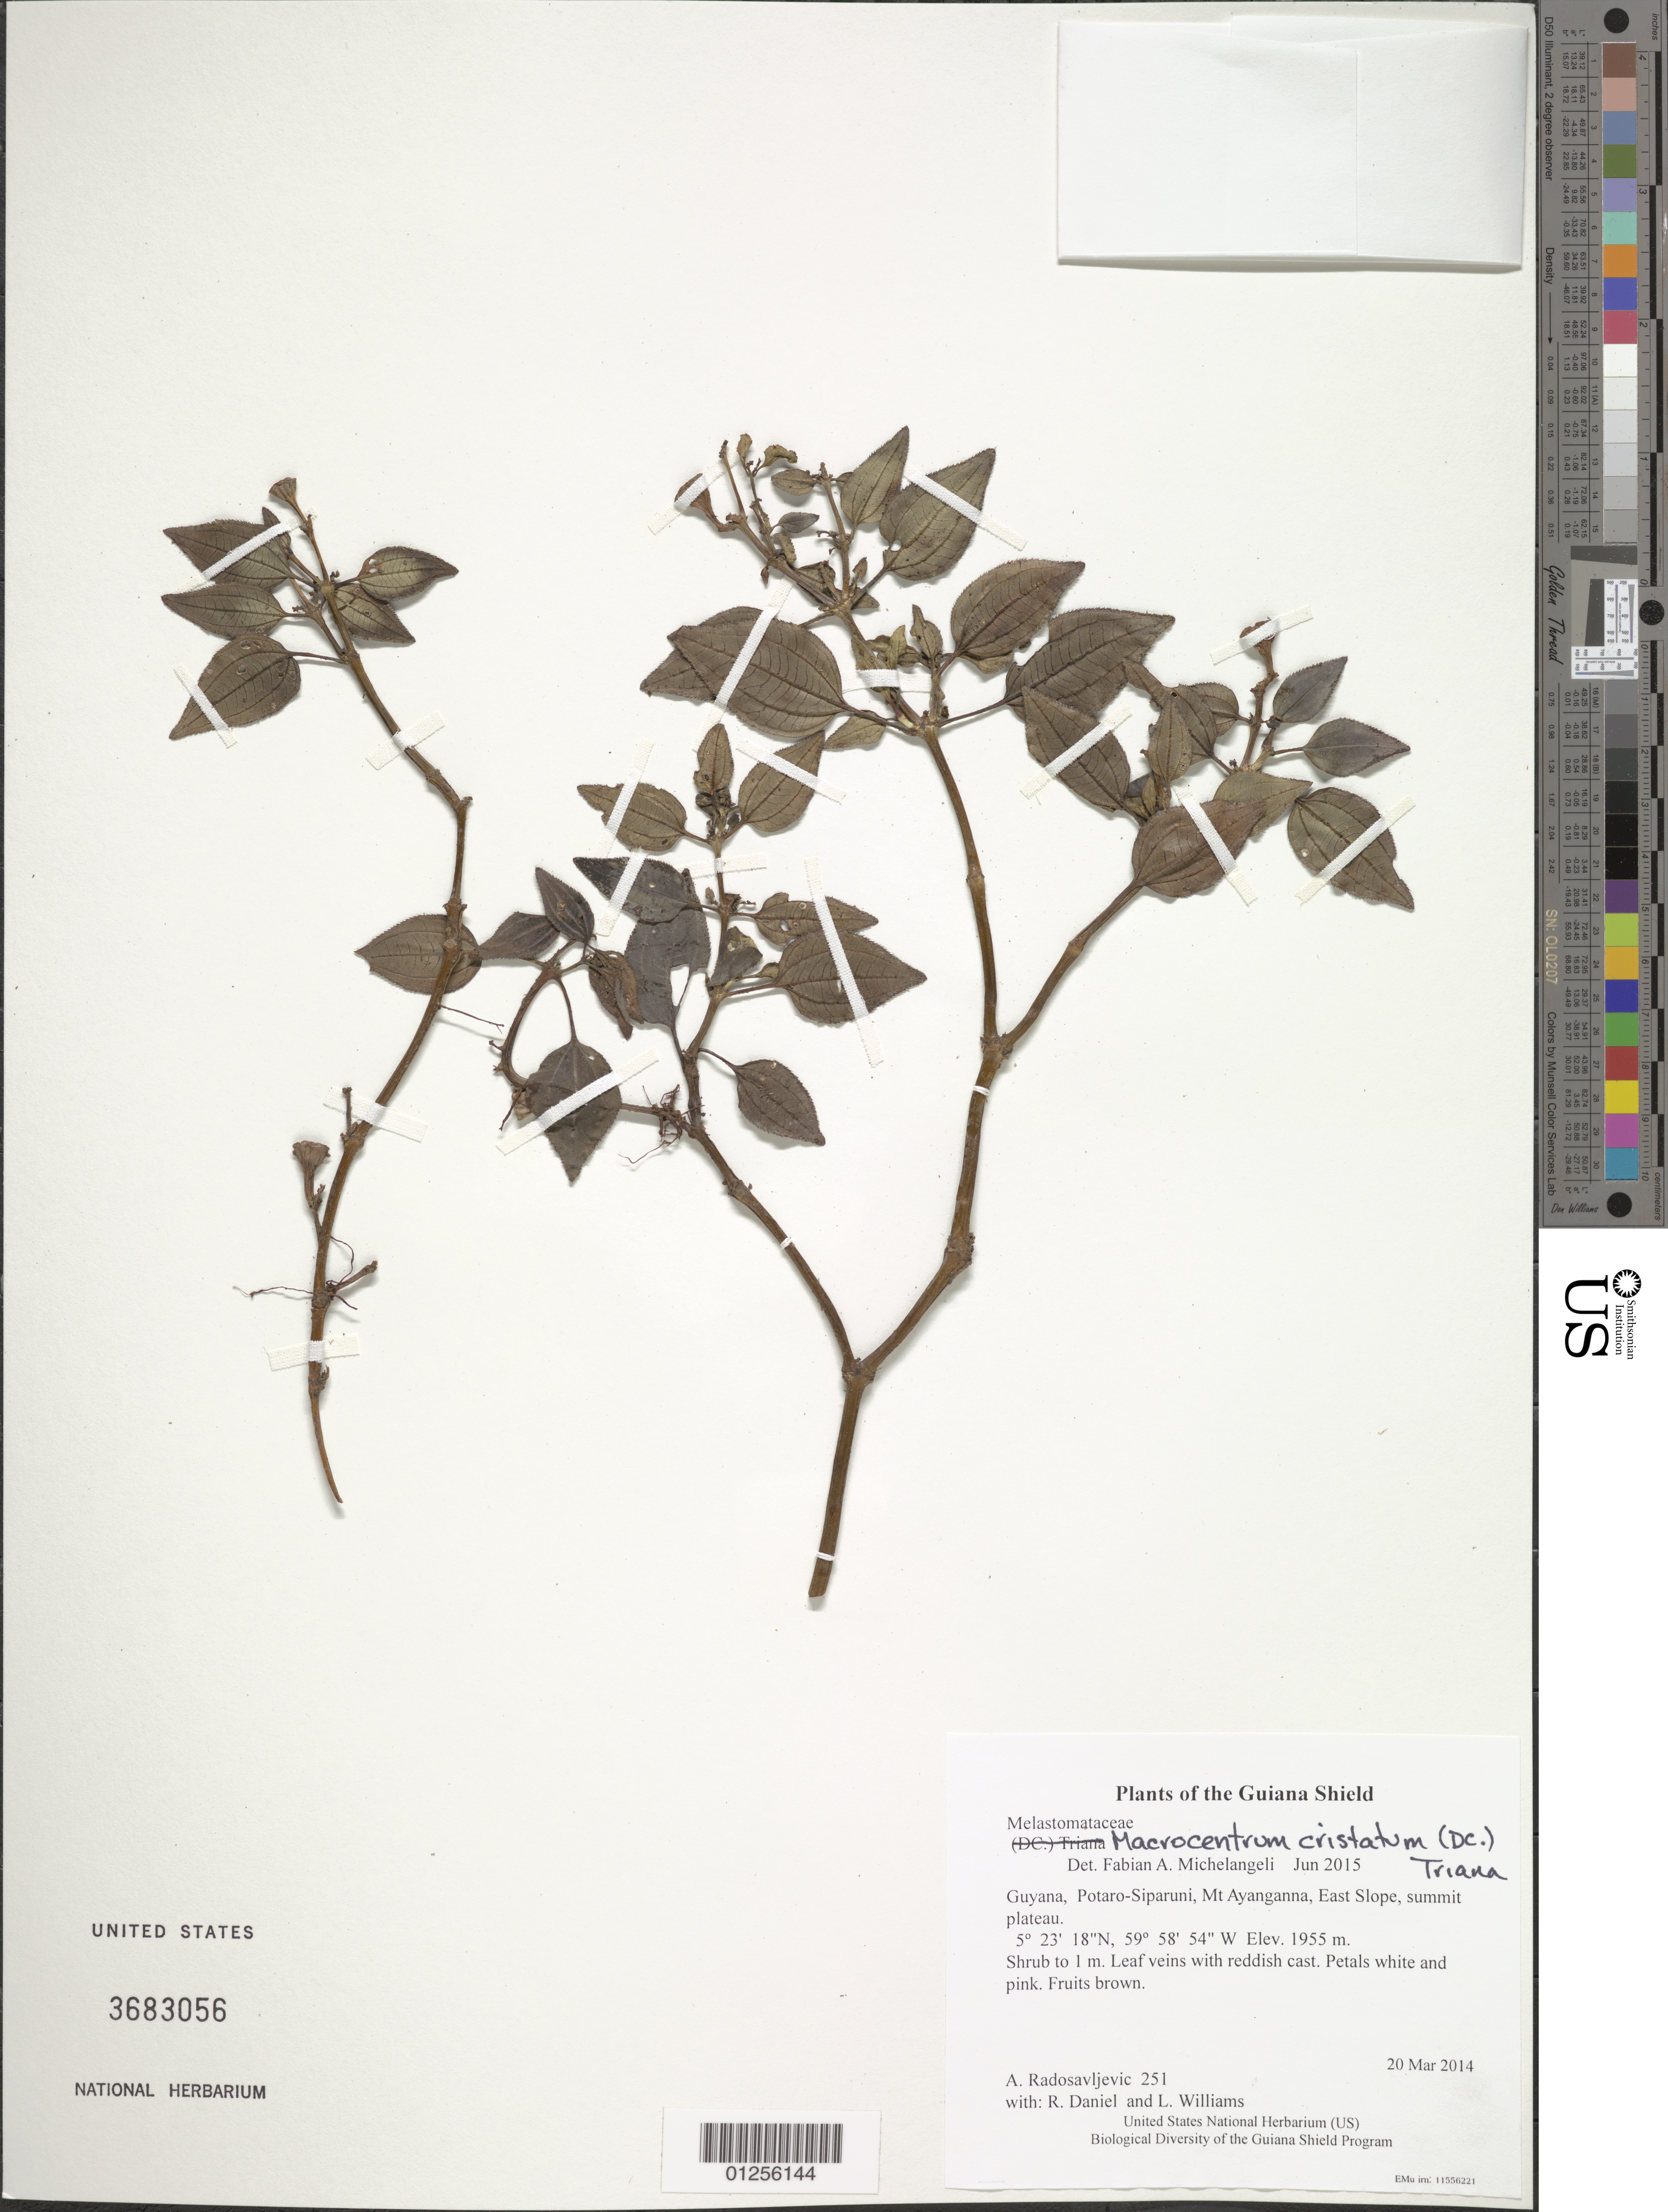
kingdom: Plantae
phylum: Tracheophyta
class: Magnoliopsida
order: Myrtales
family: Melastomataceae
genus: Macrocentrum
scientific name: Macrocentrum cristatum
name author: (DC.) Triana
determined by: Michelangeli, F. A.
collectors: A. Radosavljevic, R. Daniel & L. Williams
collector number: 251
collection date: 2014-03-20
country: Guyana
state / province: Potaro-Siparuni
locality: Mt Ayanganna, East Slope, summit plateau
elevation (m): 1955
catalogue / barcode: US 3683056